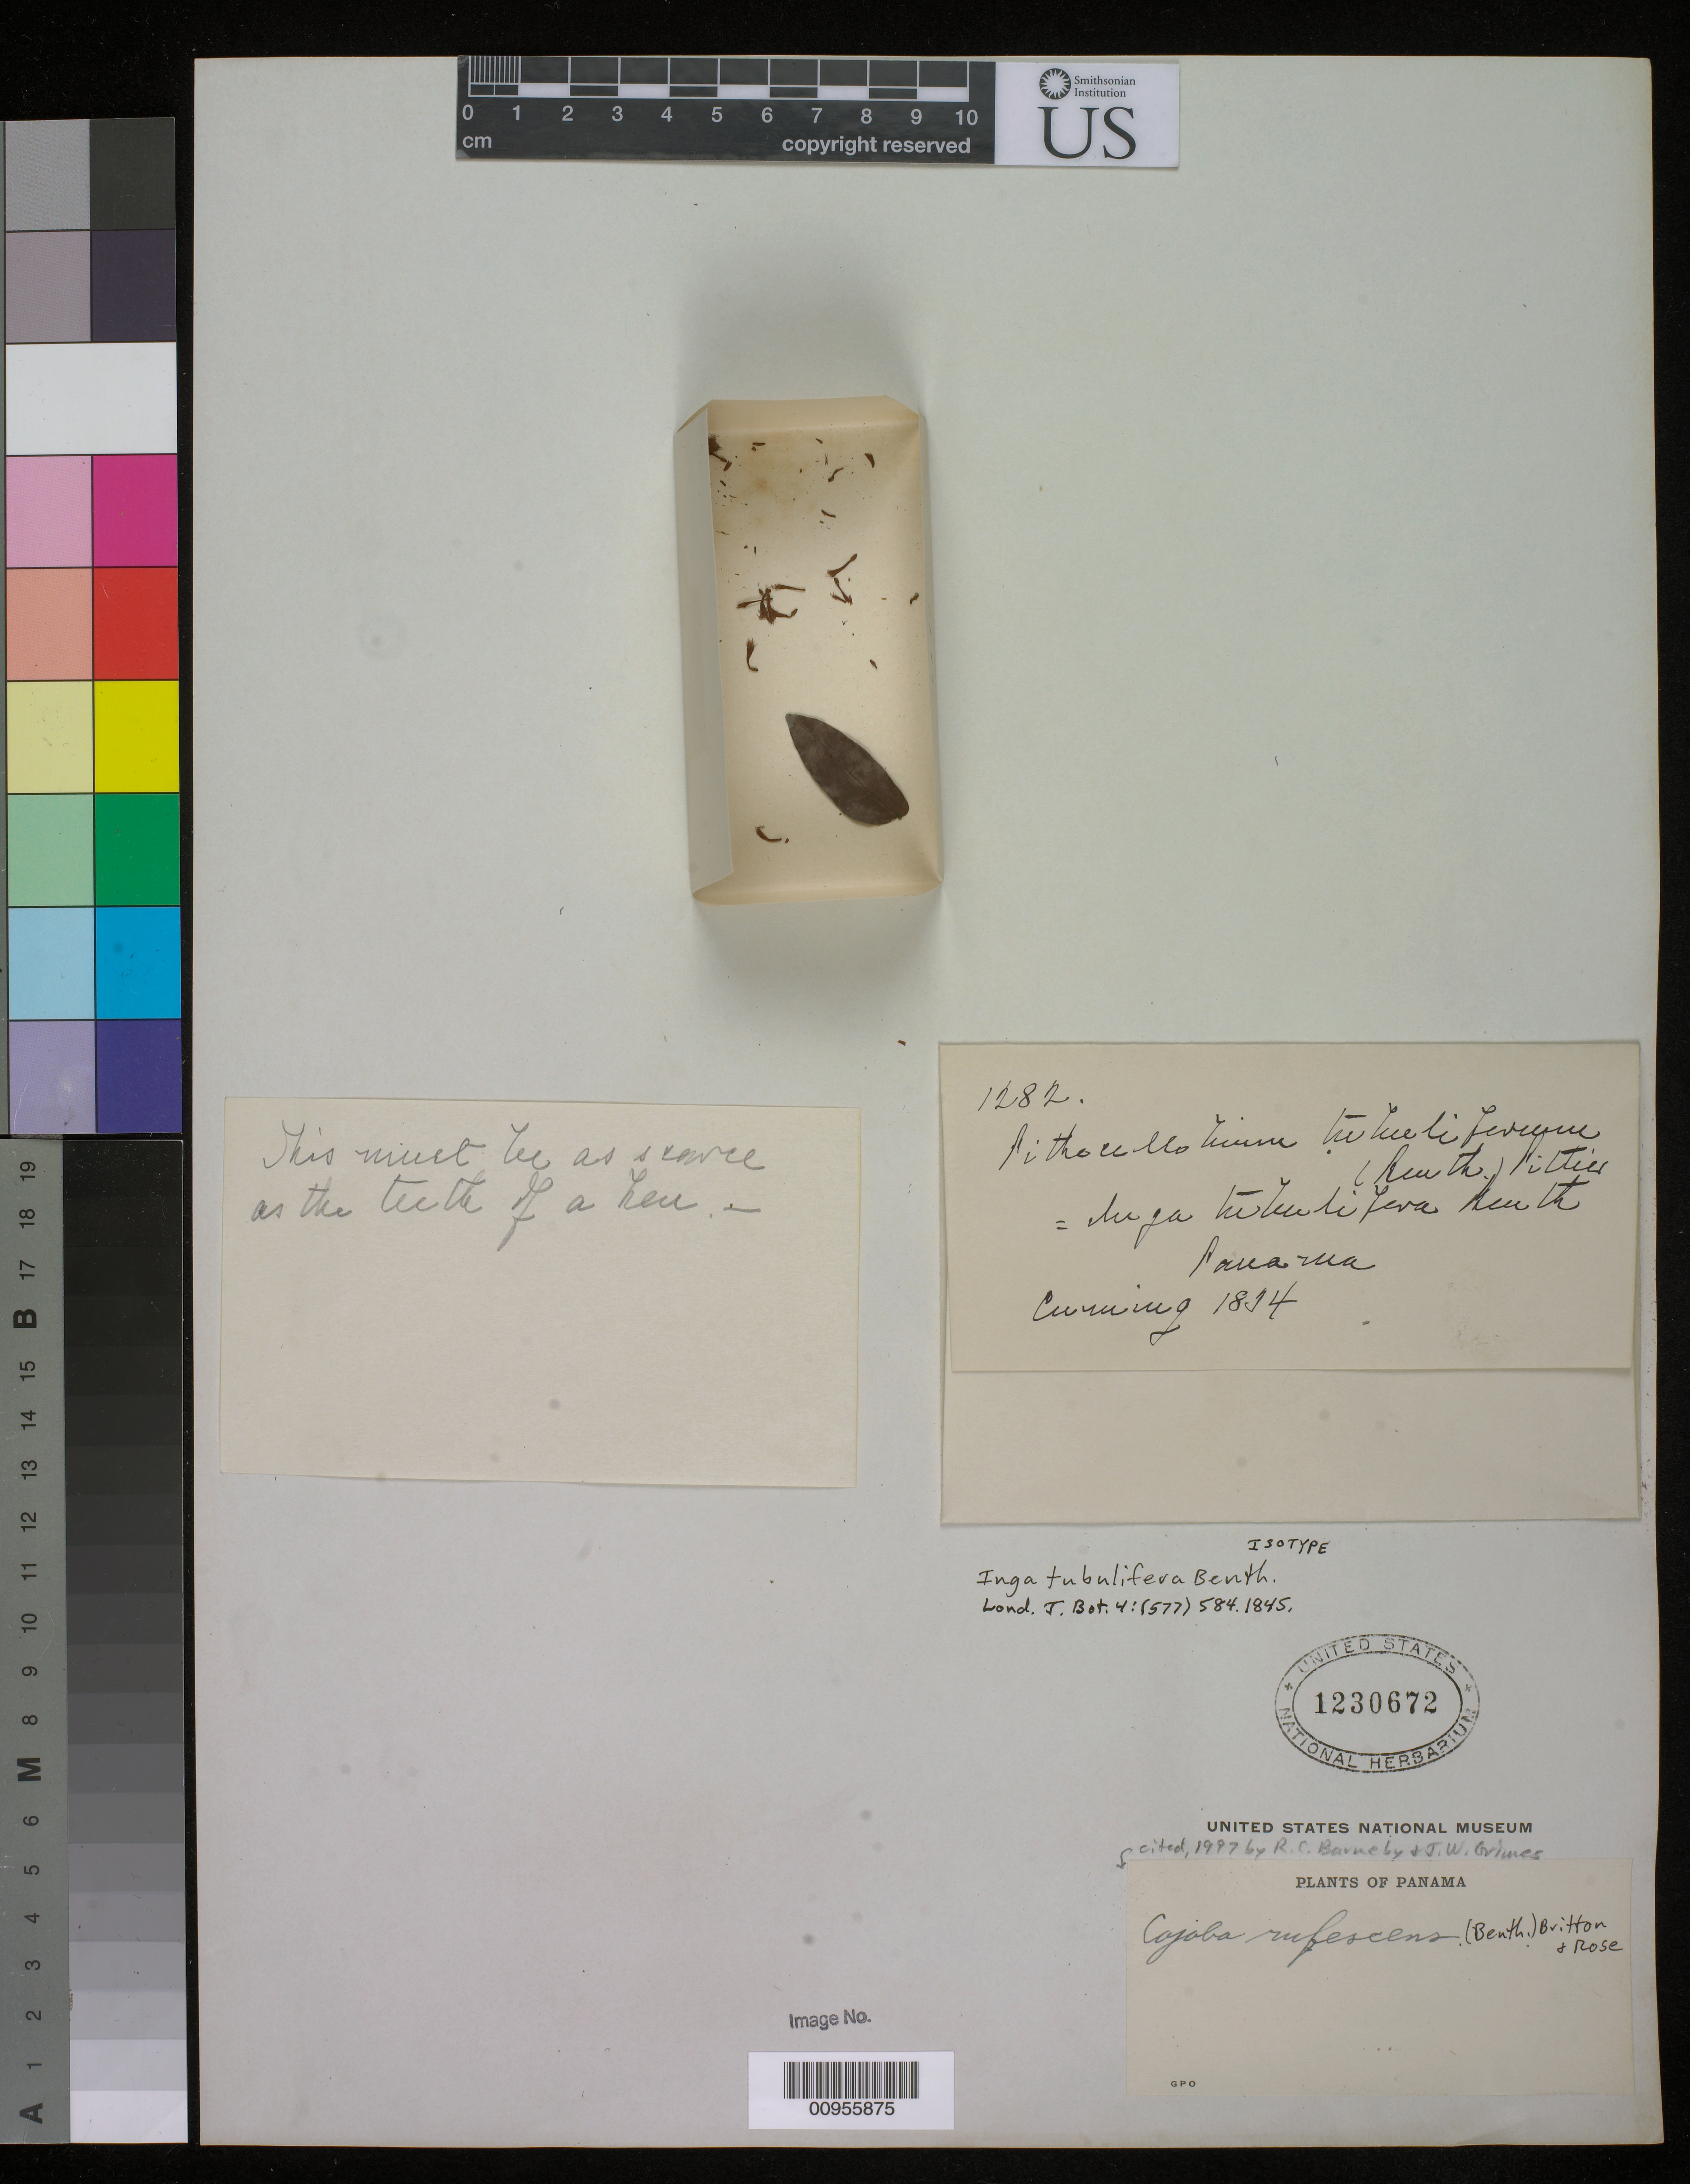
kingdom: Plantae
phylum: Tracheophyta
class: Magnoliopsida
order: Fabales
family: Fabaceae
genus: Inga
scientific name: Inga tubulifera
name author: Benth.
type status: Isotype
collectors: H. Cuming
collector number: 1282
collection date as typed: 1834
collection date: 1834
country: Panama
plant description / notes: Currently accepted name as cited by Barneby & Grimes (1997).; Fragmentary material of type specimen from unknown source. Accompanied by handwritten note "This must be as scarce as the teeth of a hen".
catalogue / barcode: US 1230672